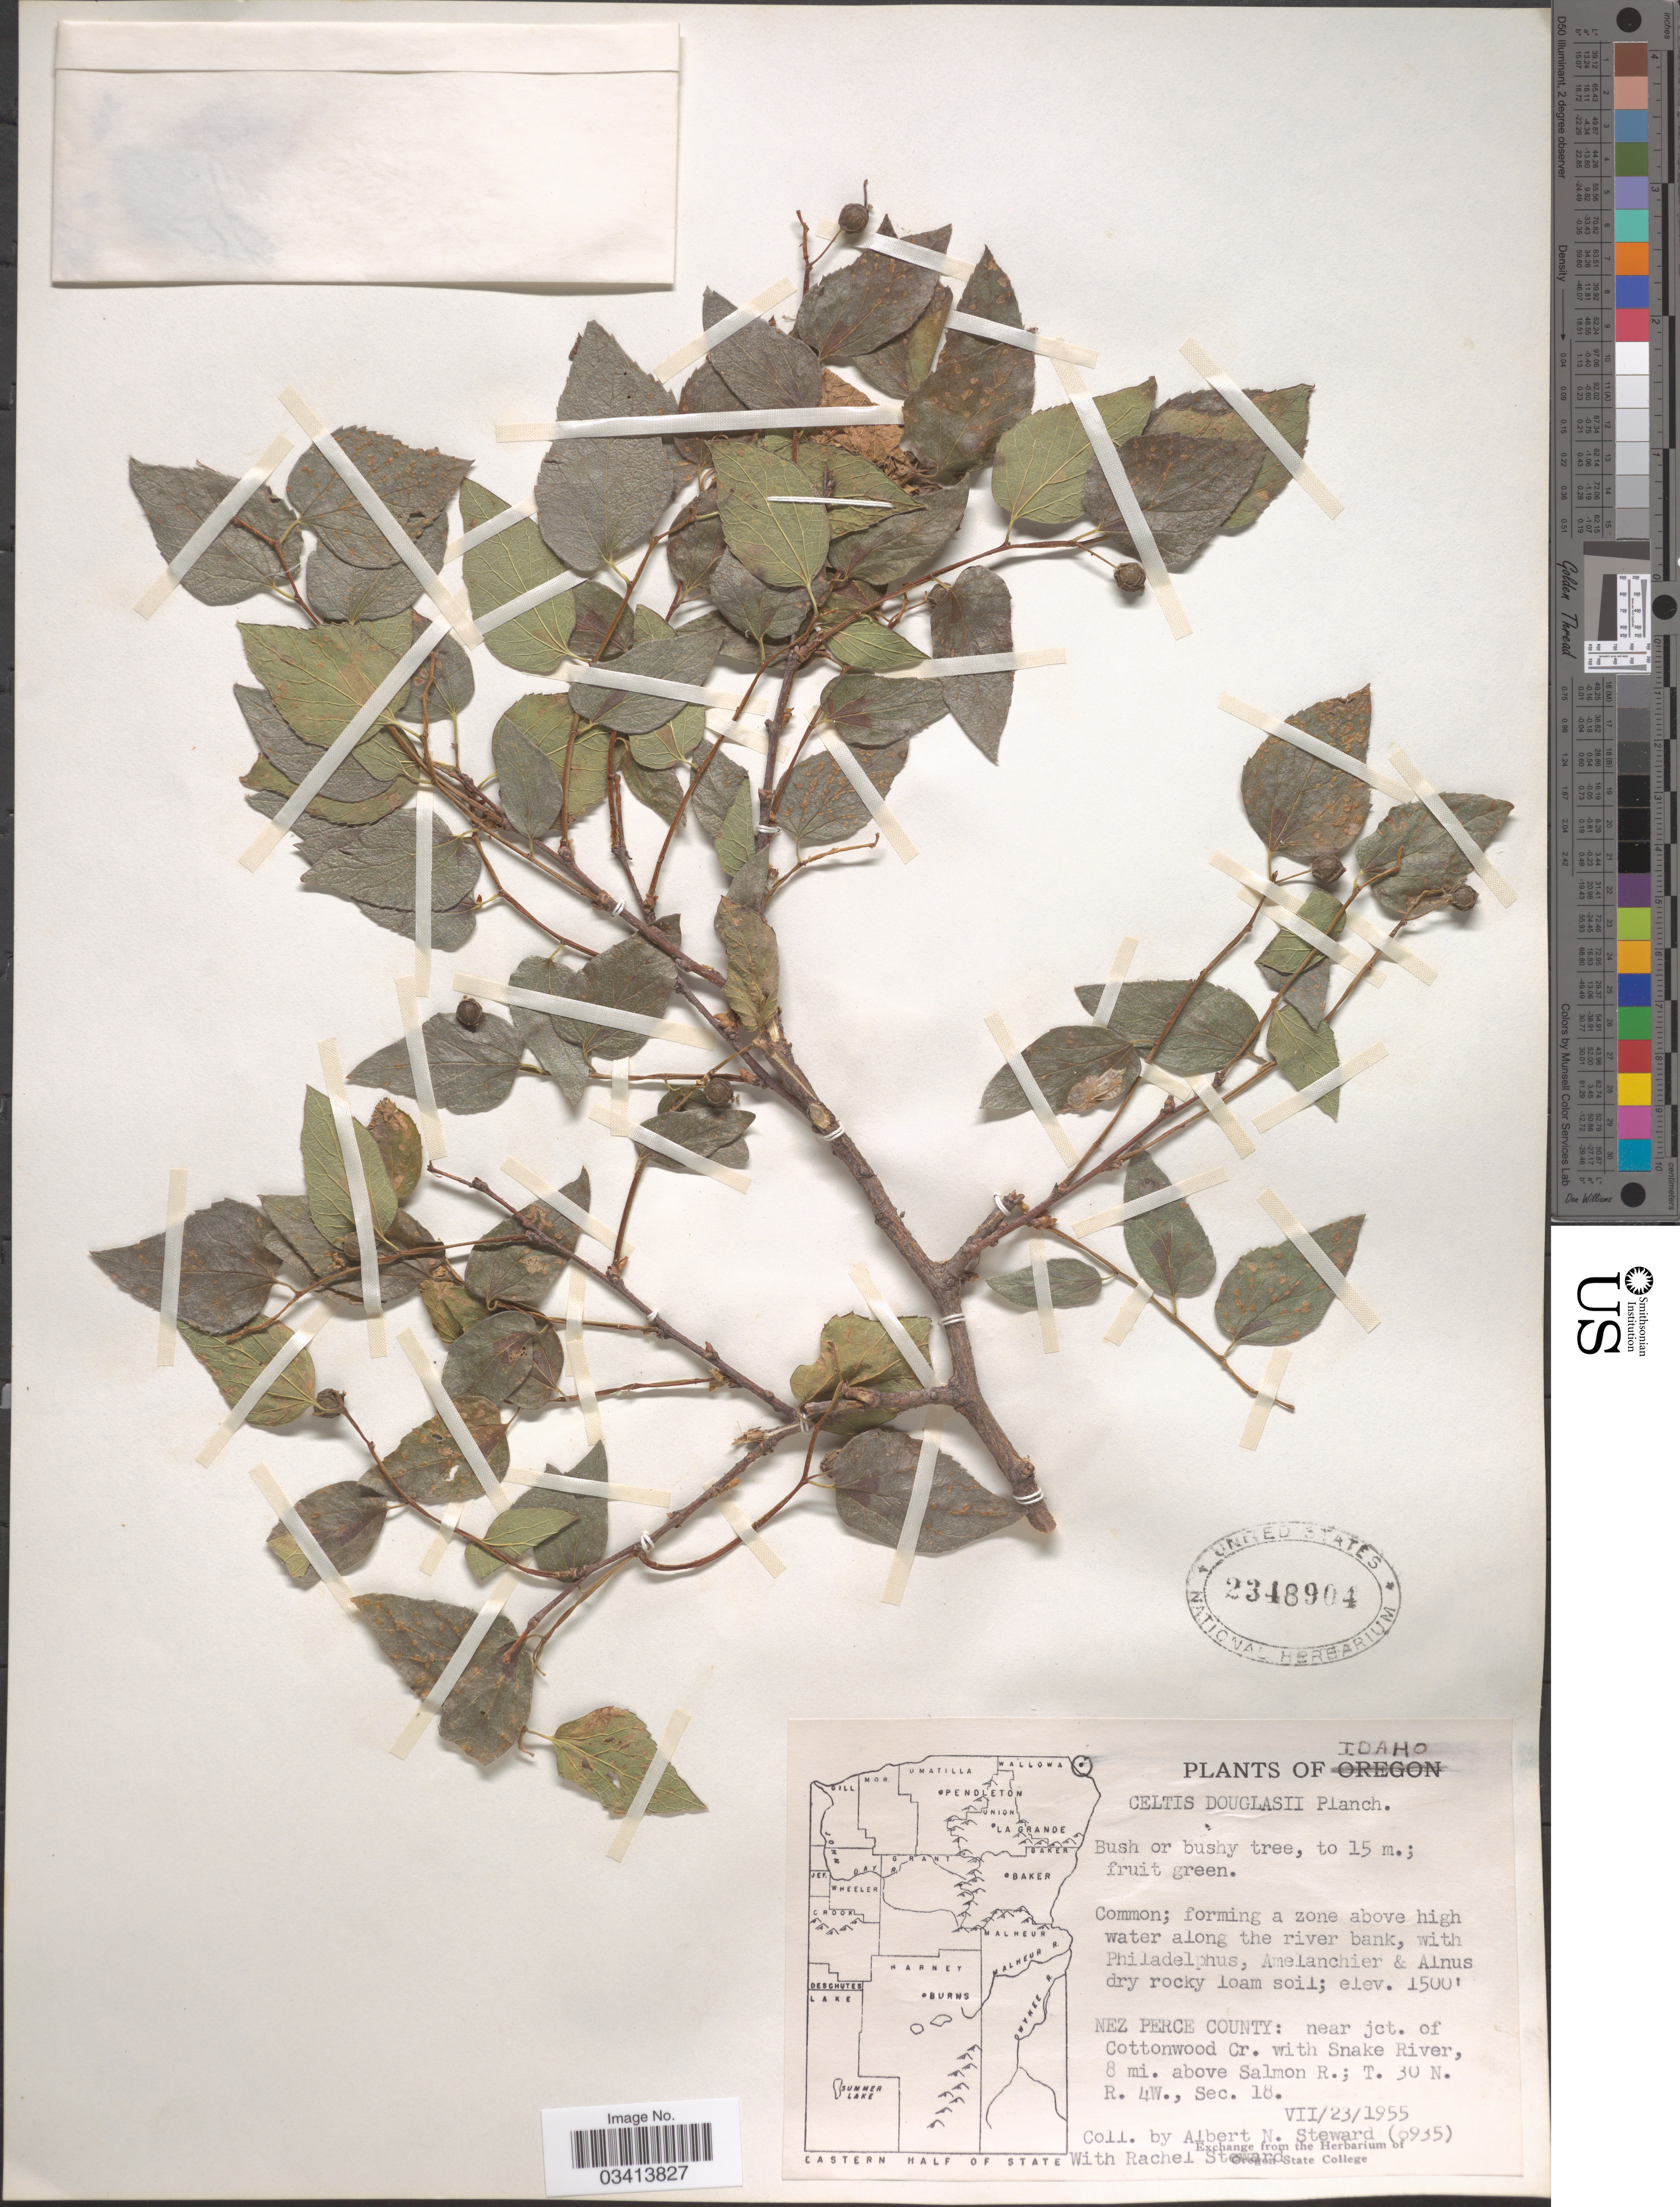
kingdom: Plantae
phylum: Tracheophyta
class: Magnoliopsida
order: Rosales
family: Cannabaceae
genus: Celtis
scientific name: Celtis laevigata var. reticulata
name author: (Torr.) L.D. Benson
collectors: A. N. Steward & R. Steward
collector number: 6935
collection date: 1955-07-23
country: United States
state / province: Idaho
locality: Nez Perce County: near jct. of Cottonwood Cr. with Snake River, 8 mi. above Salmon R.; T. 30 N. R. 4W., Sec. 18.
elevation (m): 457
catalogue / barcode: US 2348904